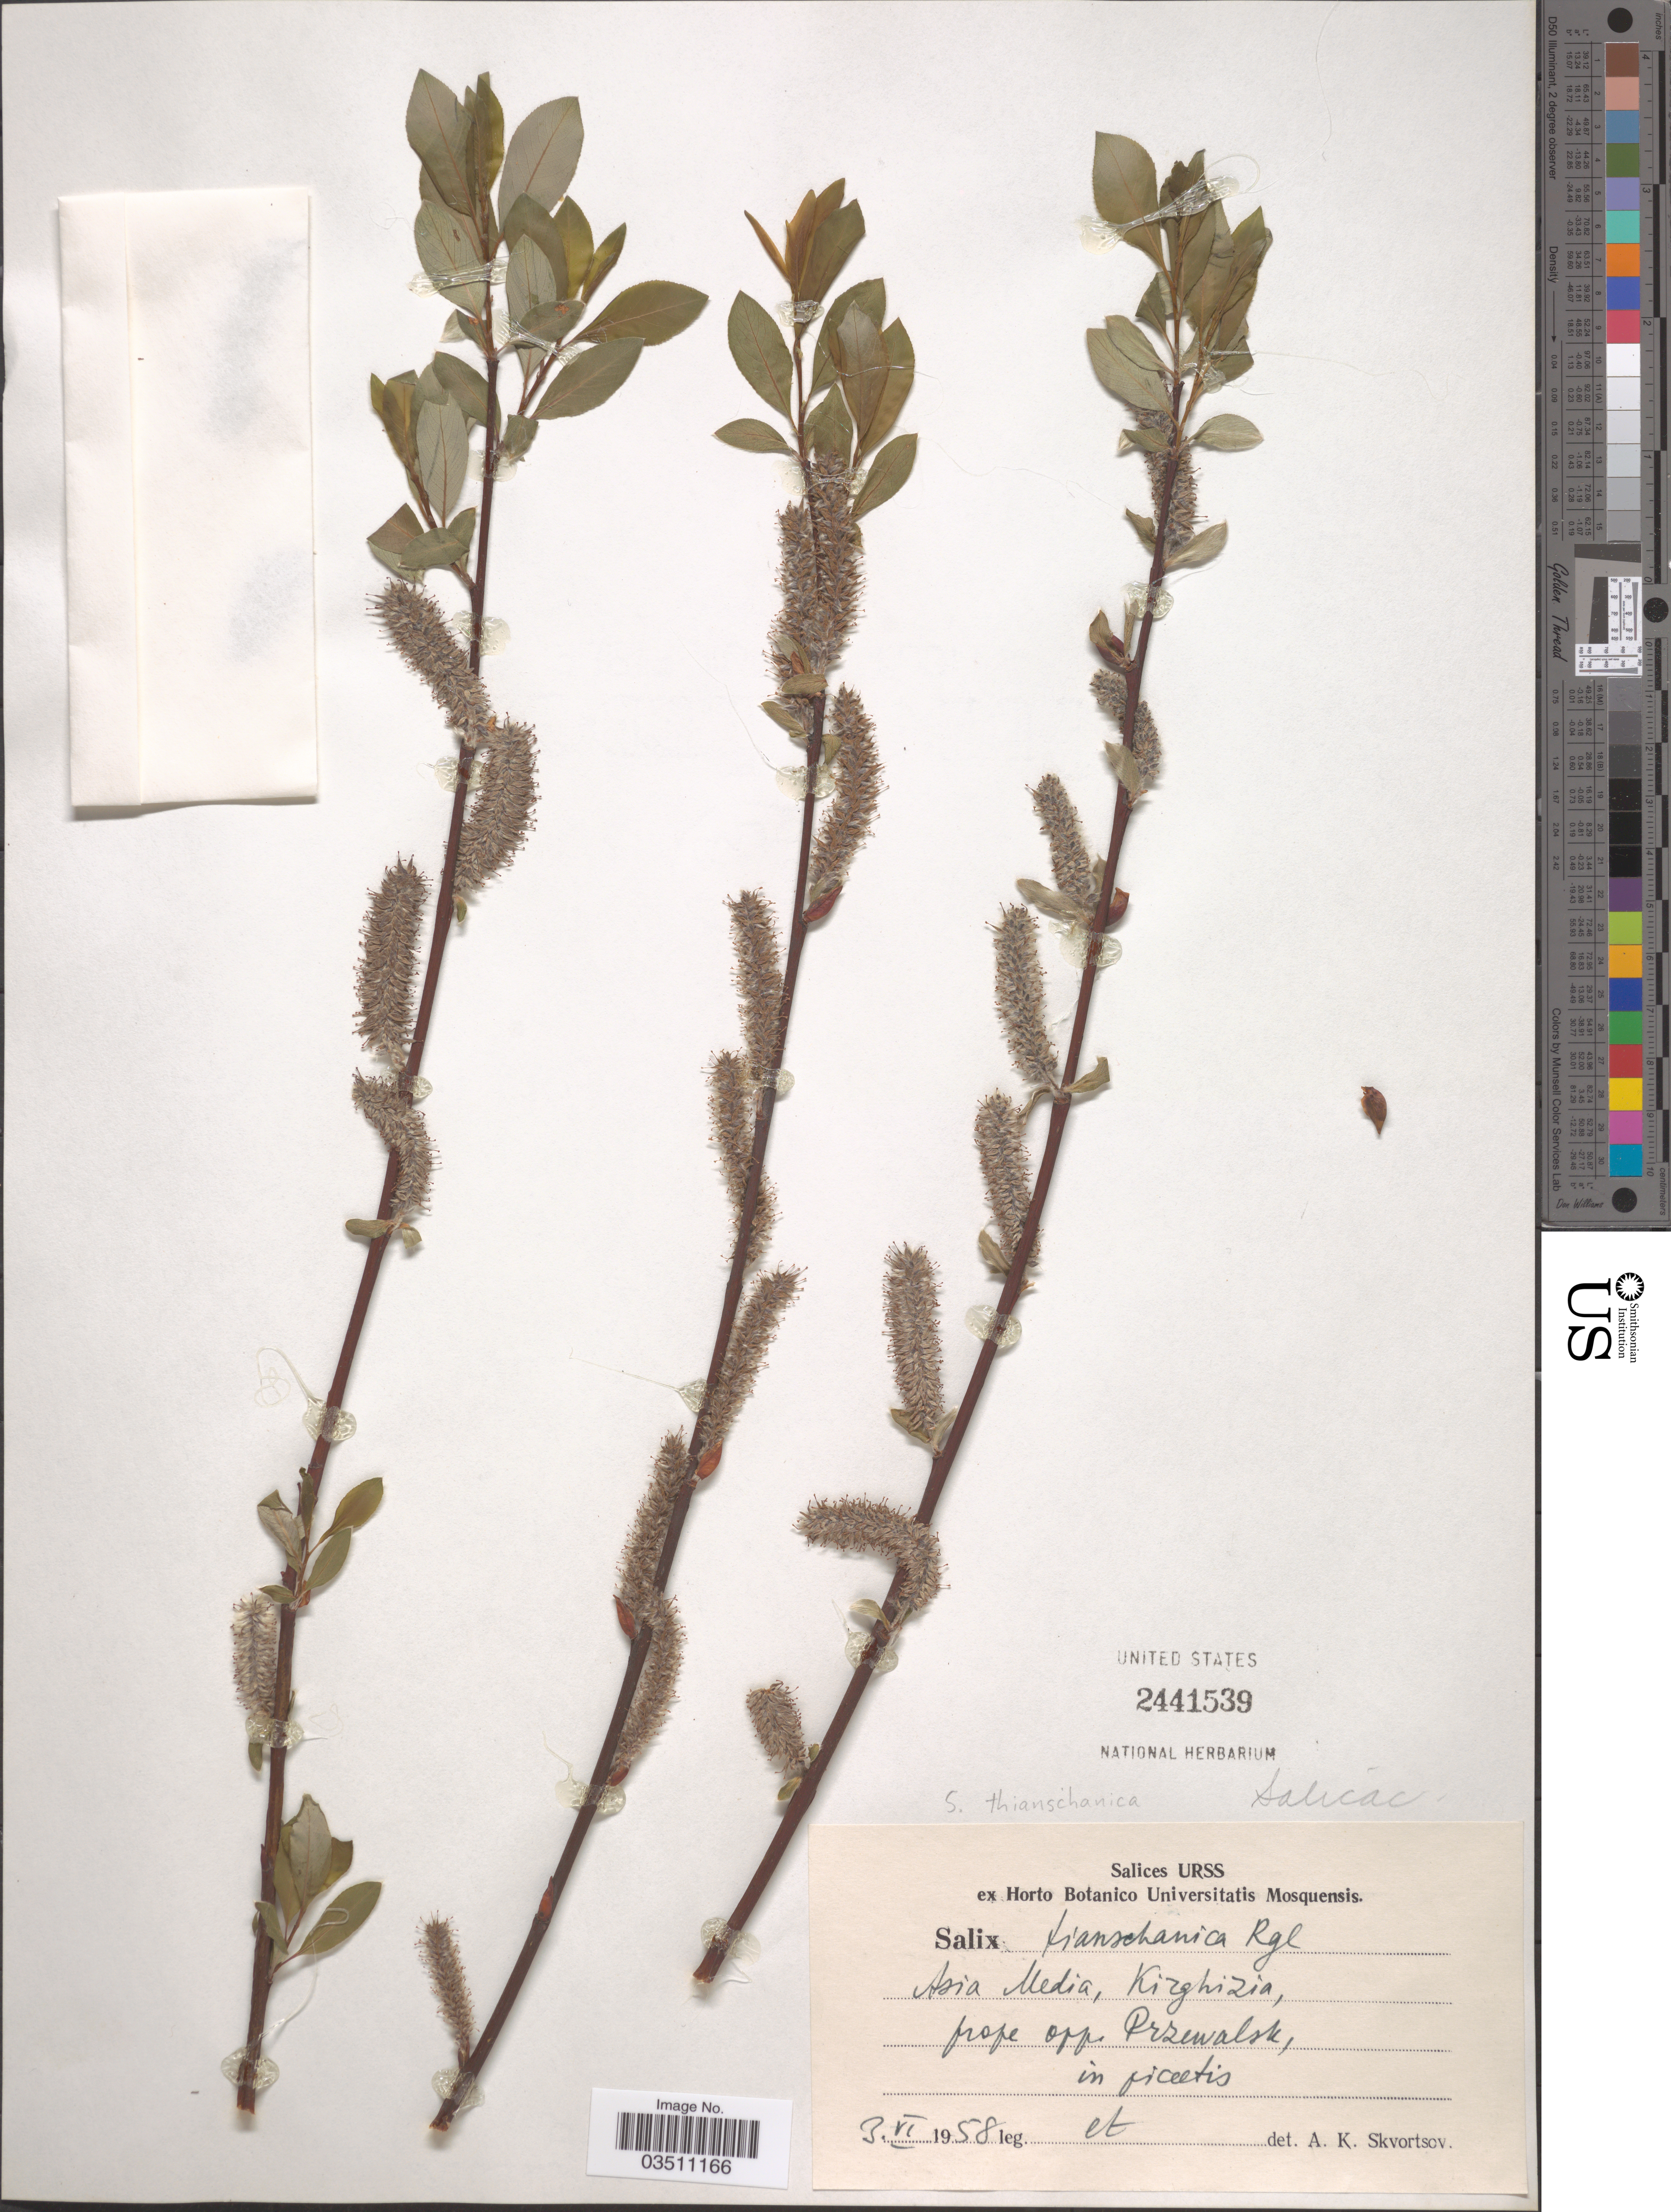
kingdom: Plantae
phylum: Tracheophyta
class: Magnoliopsida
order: Malpighiales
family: Salicaceae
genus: Salix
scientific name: Salix thianschanica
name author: Regel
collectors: A. K. Skvortsov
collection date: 1958-06-03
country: Kyrgyzstan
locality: Asia Media, Kirghizia, prope opp. Przewalsk.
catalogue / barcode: US 2441539